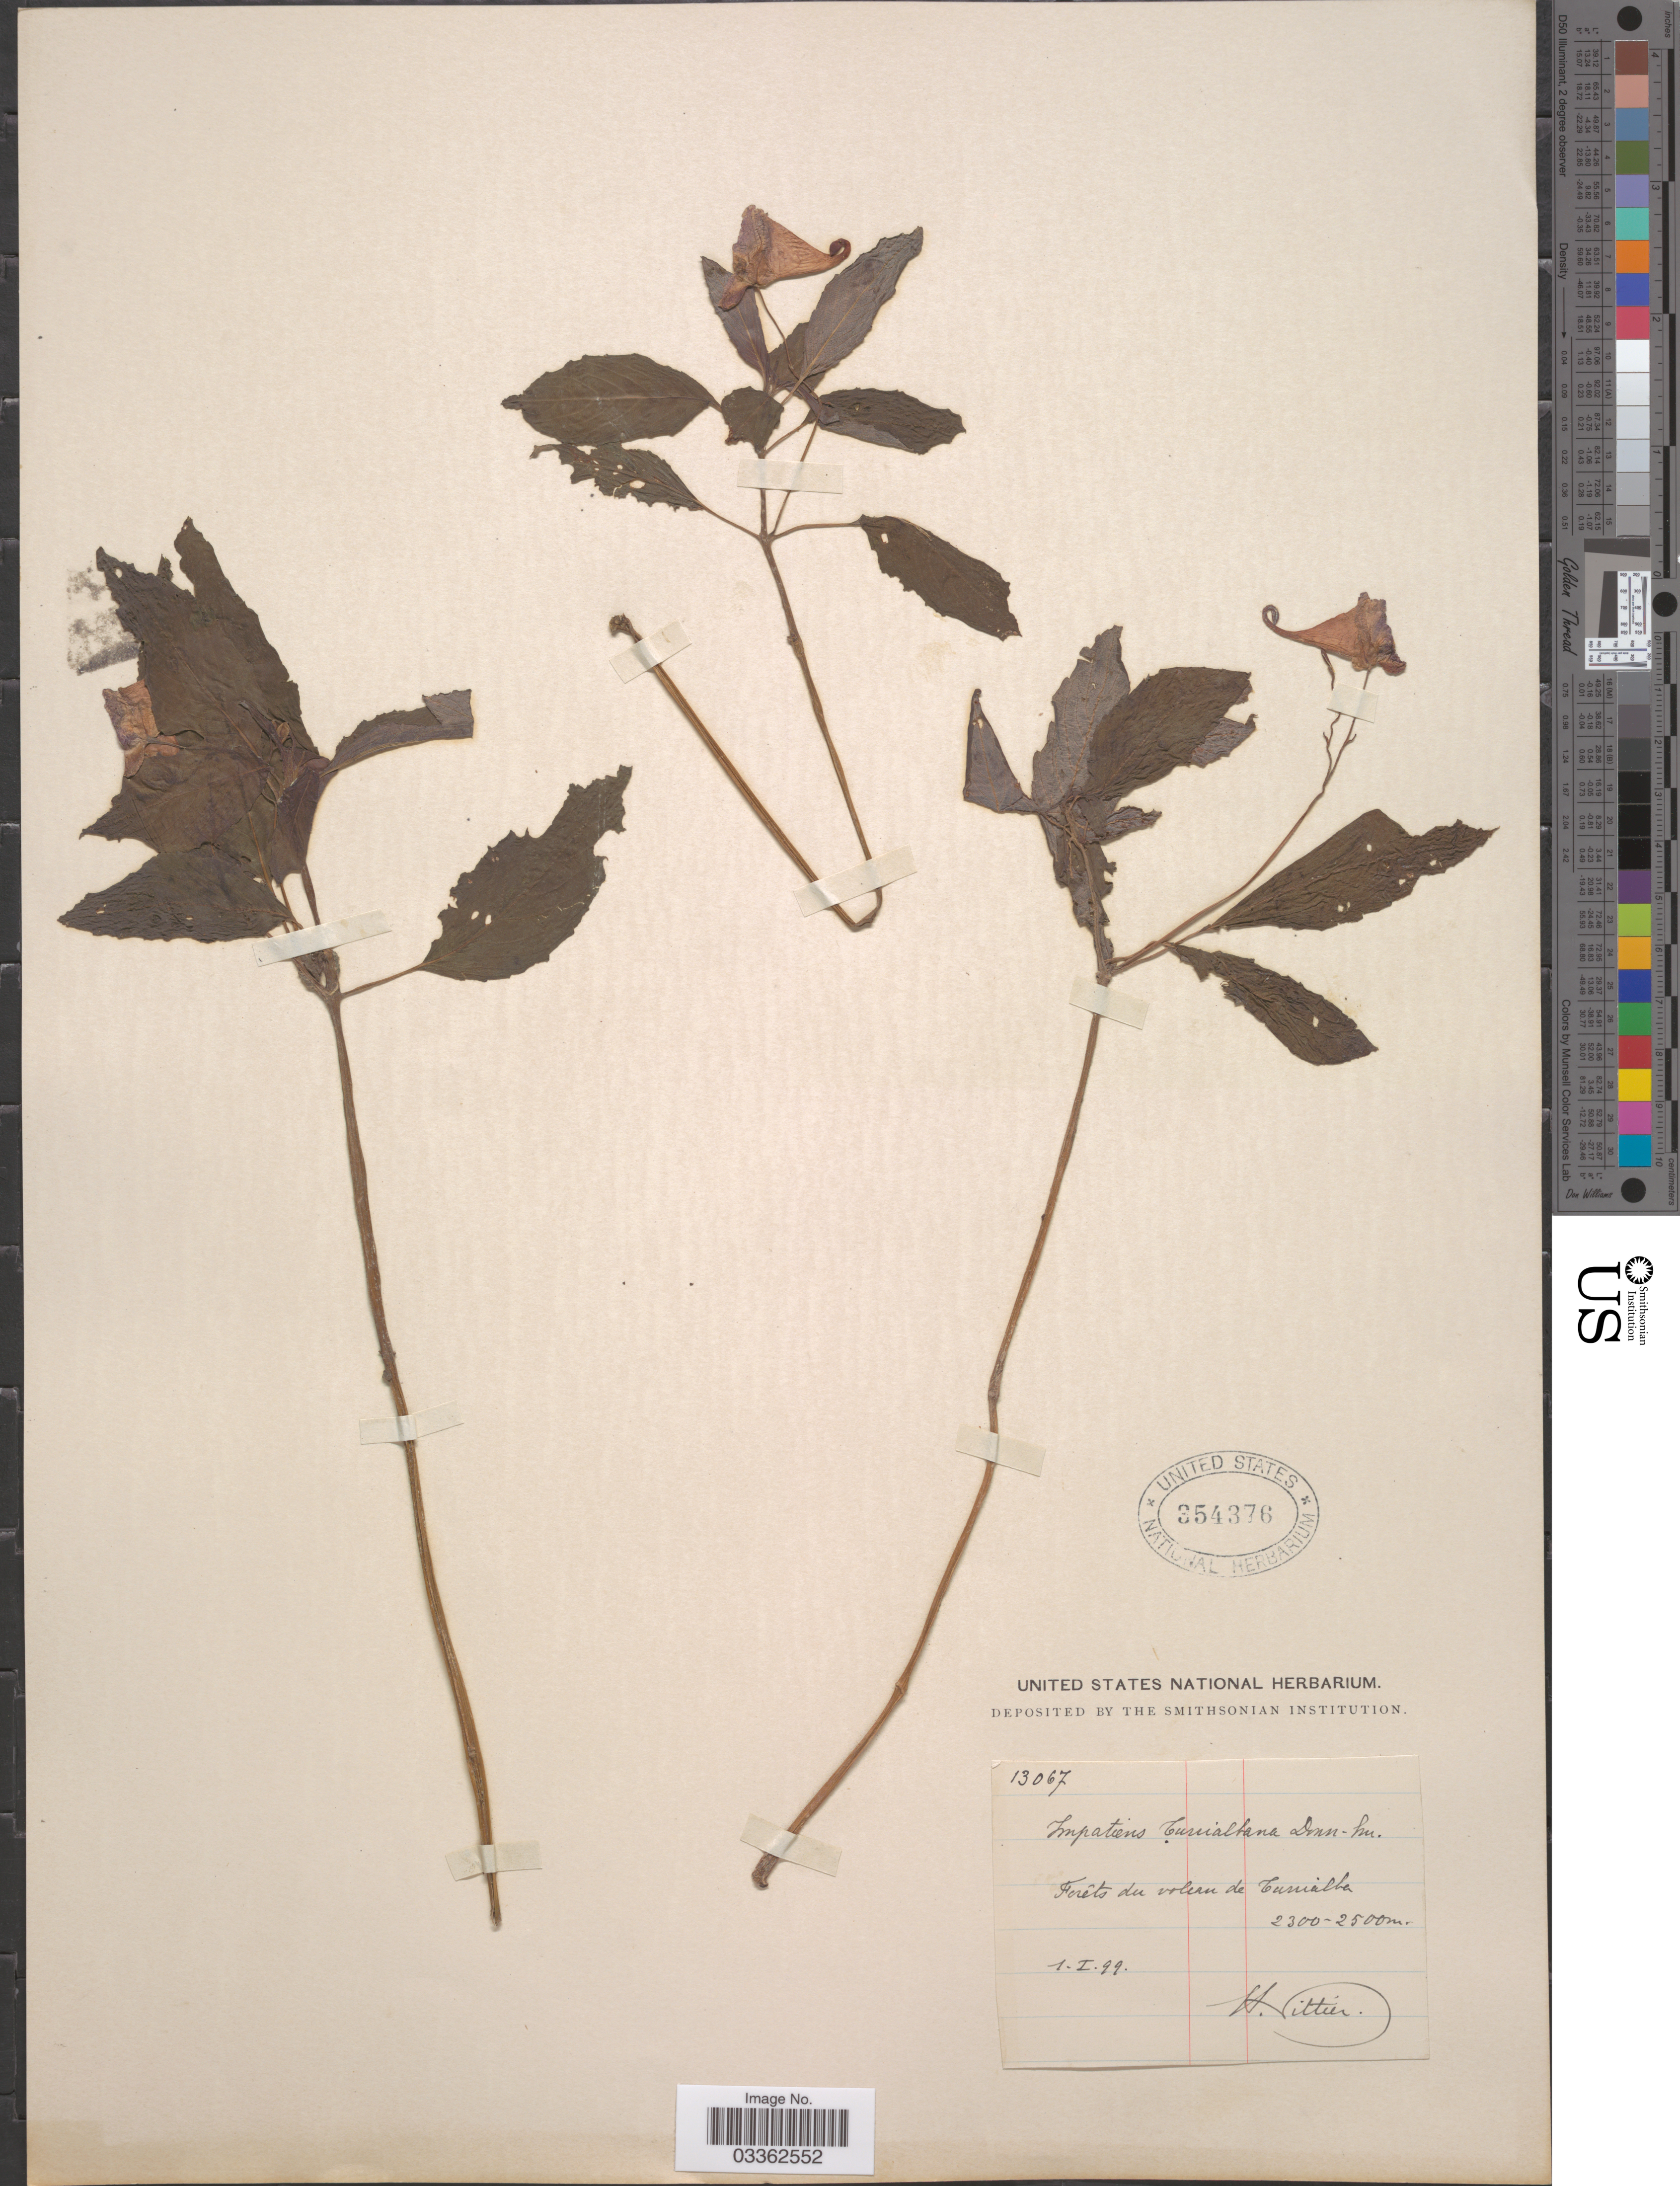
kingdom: Plantae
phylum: Tracheophyta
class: Magnoliopsida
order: Ericales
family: Balsaminaceae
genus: Impatiens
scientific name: Impatiens turrialbana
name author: Donn. Sm.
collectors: H. F. Pittier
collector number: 13067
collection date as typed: Transcribed d/m/y: 1/1/99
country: Costa Rica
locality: Forêts du volcan de Turrialba.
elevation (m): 2300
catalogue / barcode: US 354376